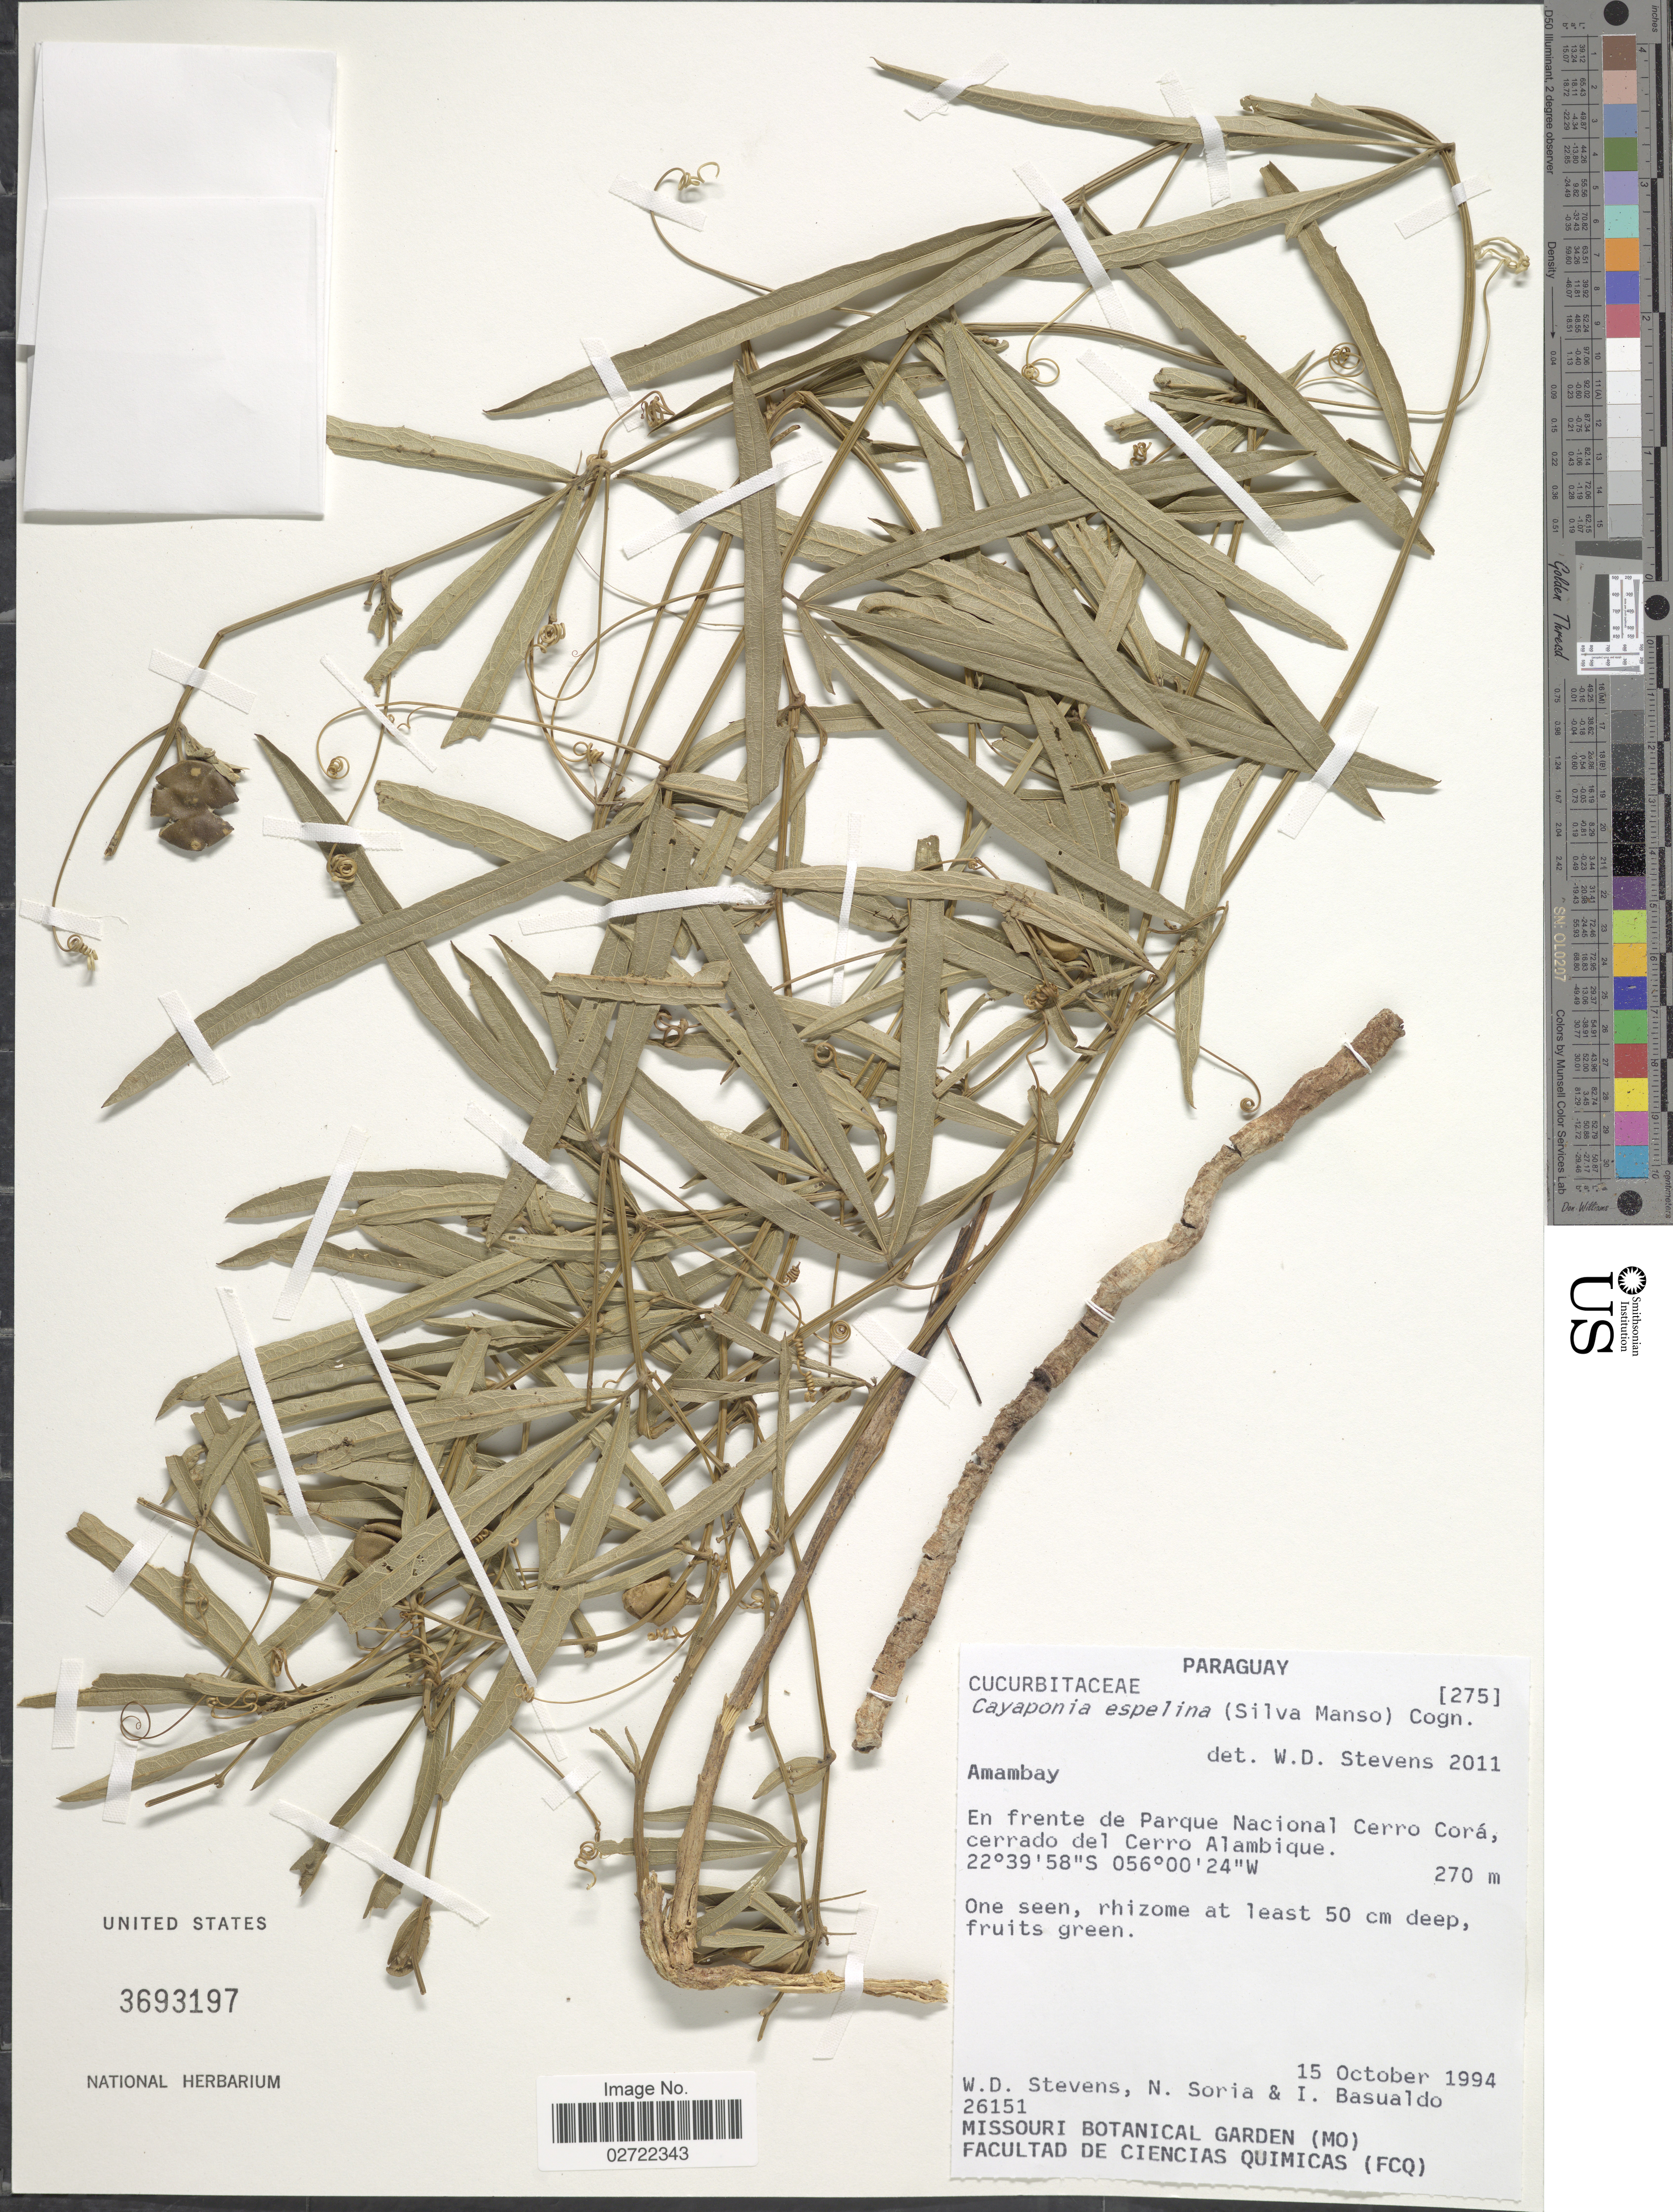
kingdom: Plantae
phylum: Tracheophyta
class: Magnoliopsida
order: Cucurbitales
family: Cucurbitaceae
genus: Cayaponia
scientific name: Cayaponia espelina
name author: (Silva Manso) Cogn.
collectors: W. D. Stevens, N. Soria & I. Basualdo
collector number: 26151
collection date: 1994-10-15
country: Paraguay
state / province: Amambay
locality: En frente de Parque Nacional Cerro Corá, cerrado del Cerro Alambique.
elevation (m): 270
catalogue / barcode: US 3693197